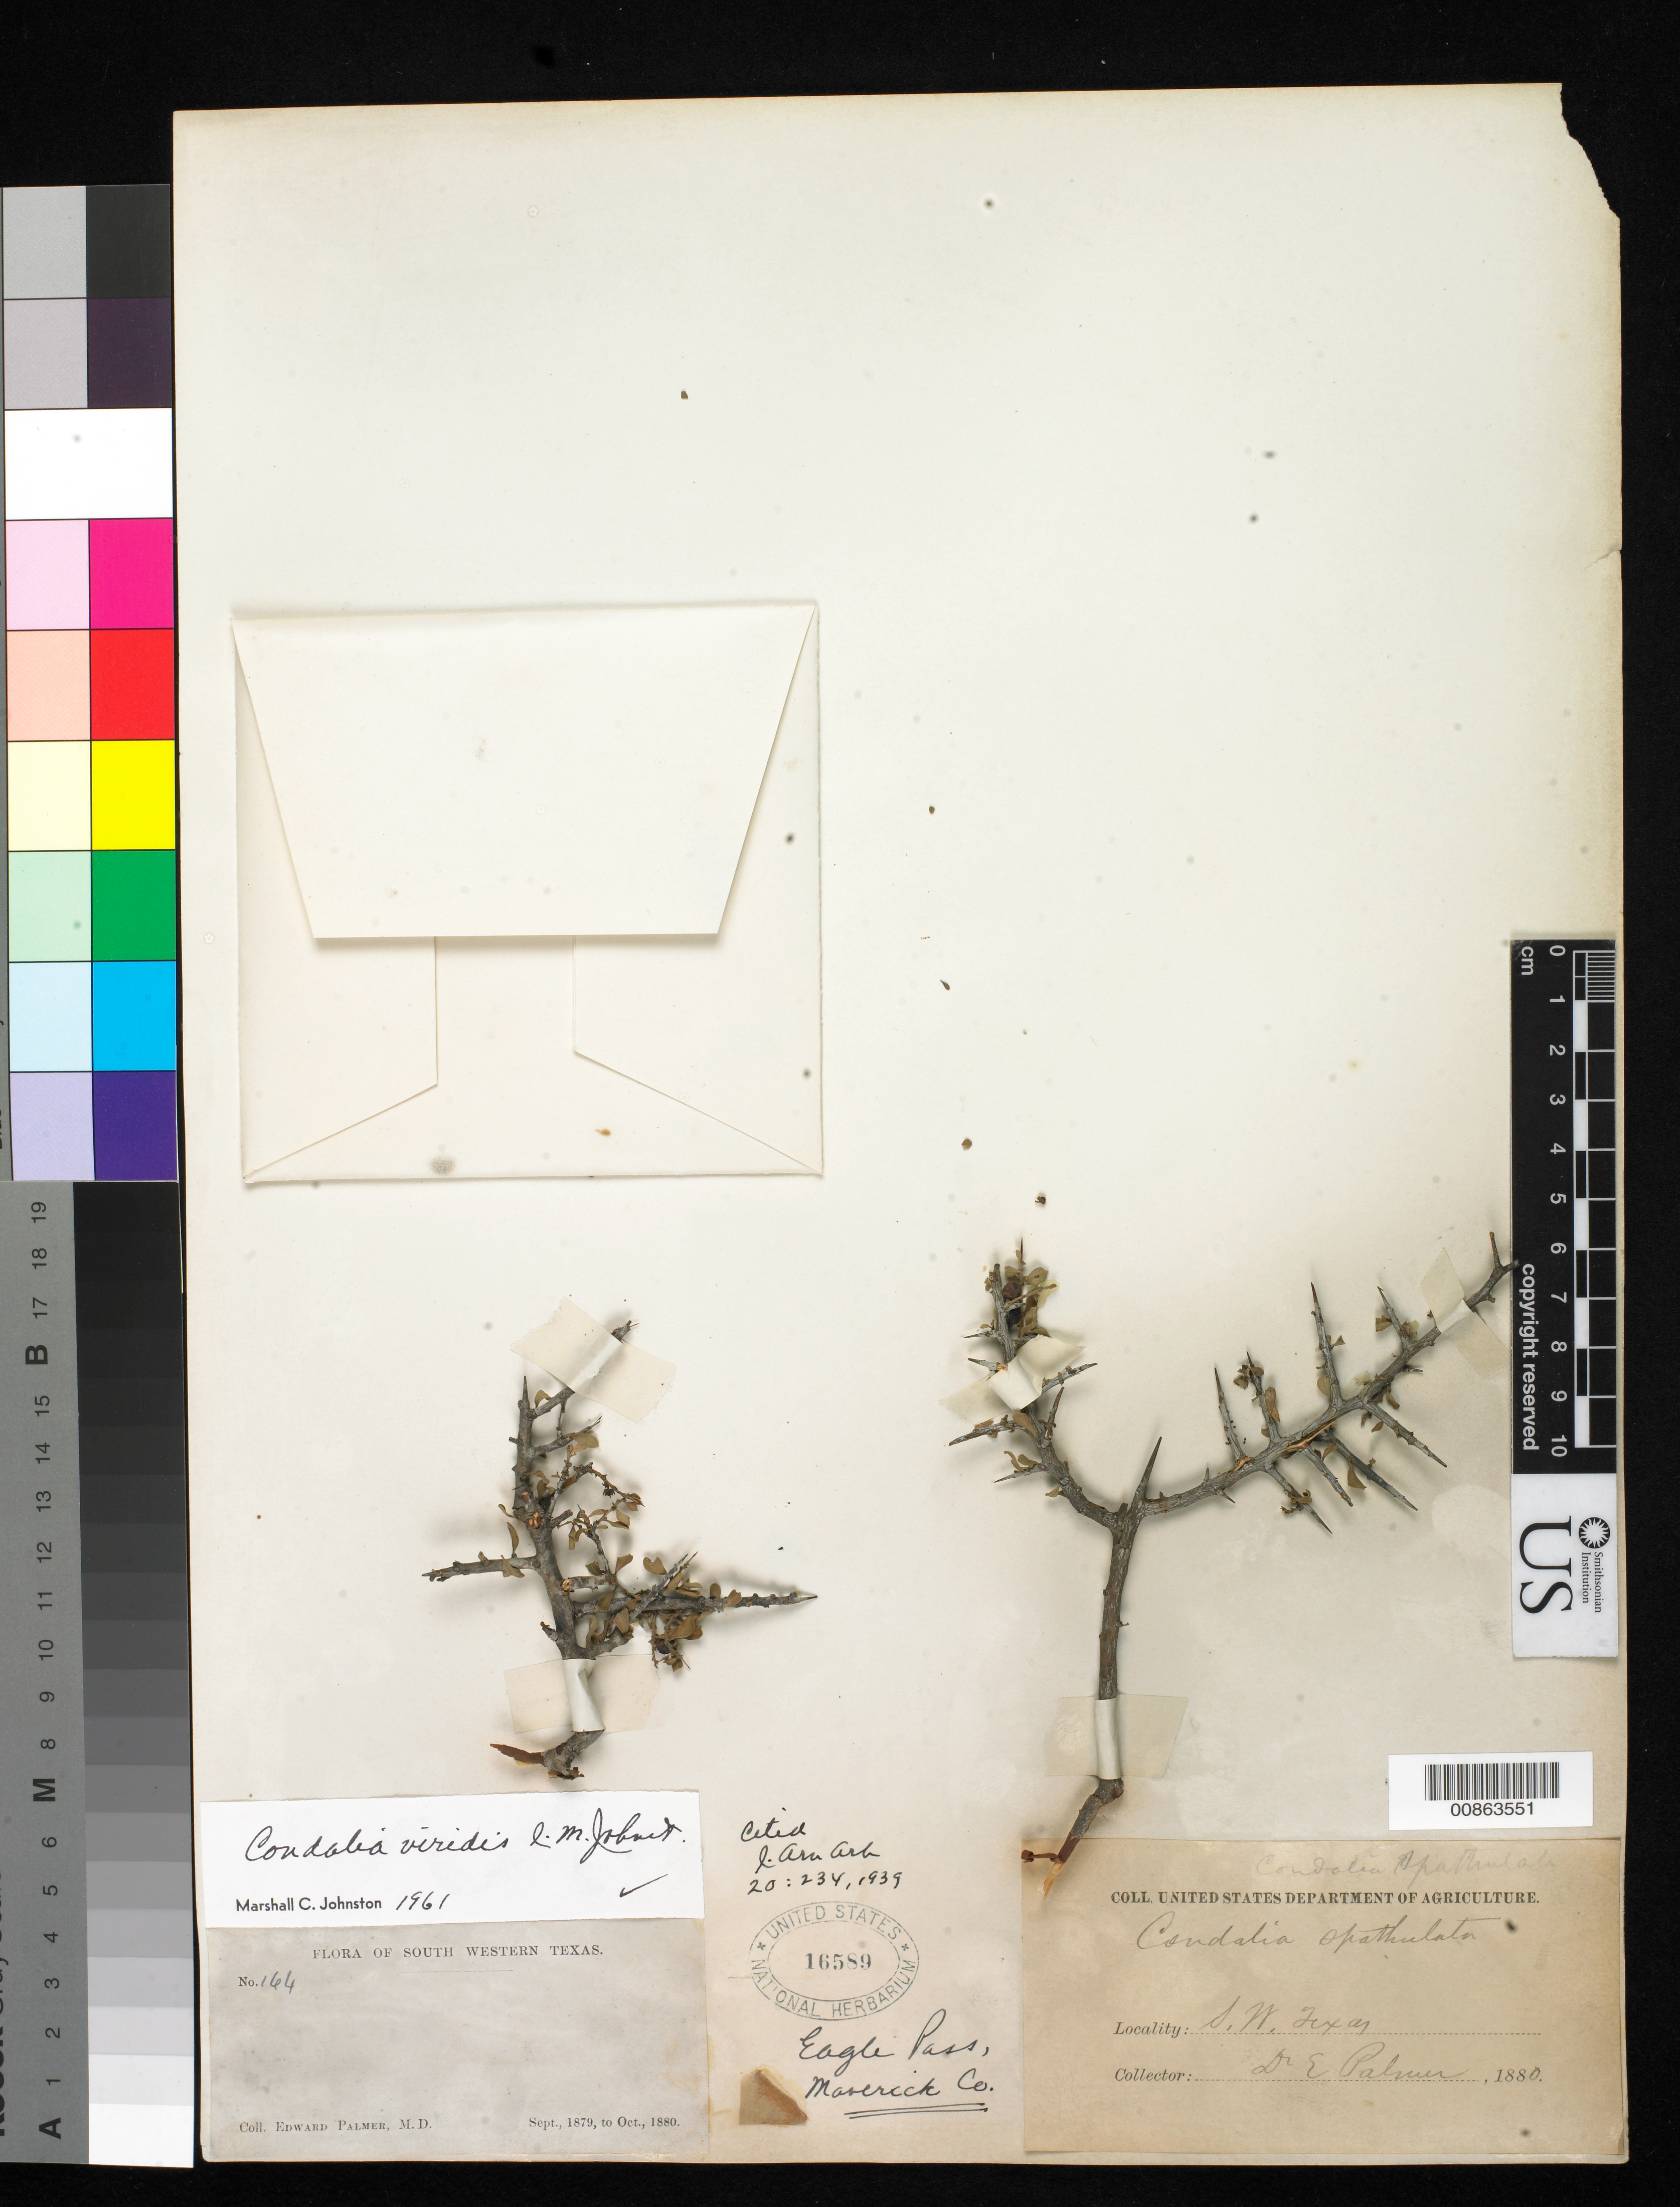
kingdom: Plantae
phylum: Tracheophyta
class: Magnoliopsida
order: Rosales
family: Rhamnaceae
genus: Condalia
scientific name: Condalia viridis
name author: I.M. Johnst.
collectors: E. Palmer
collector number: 164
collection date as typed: Sep 1879 to -- Oct 1880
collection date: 1879-09/1880-10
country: United States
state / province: Texas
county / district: Maverick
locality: Eagle Pass, Maverick County. South Western Texas.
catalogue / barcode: US 16589